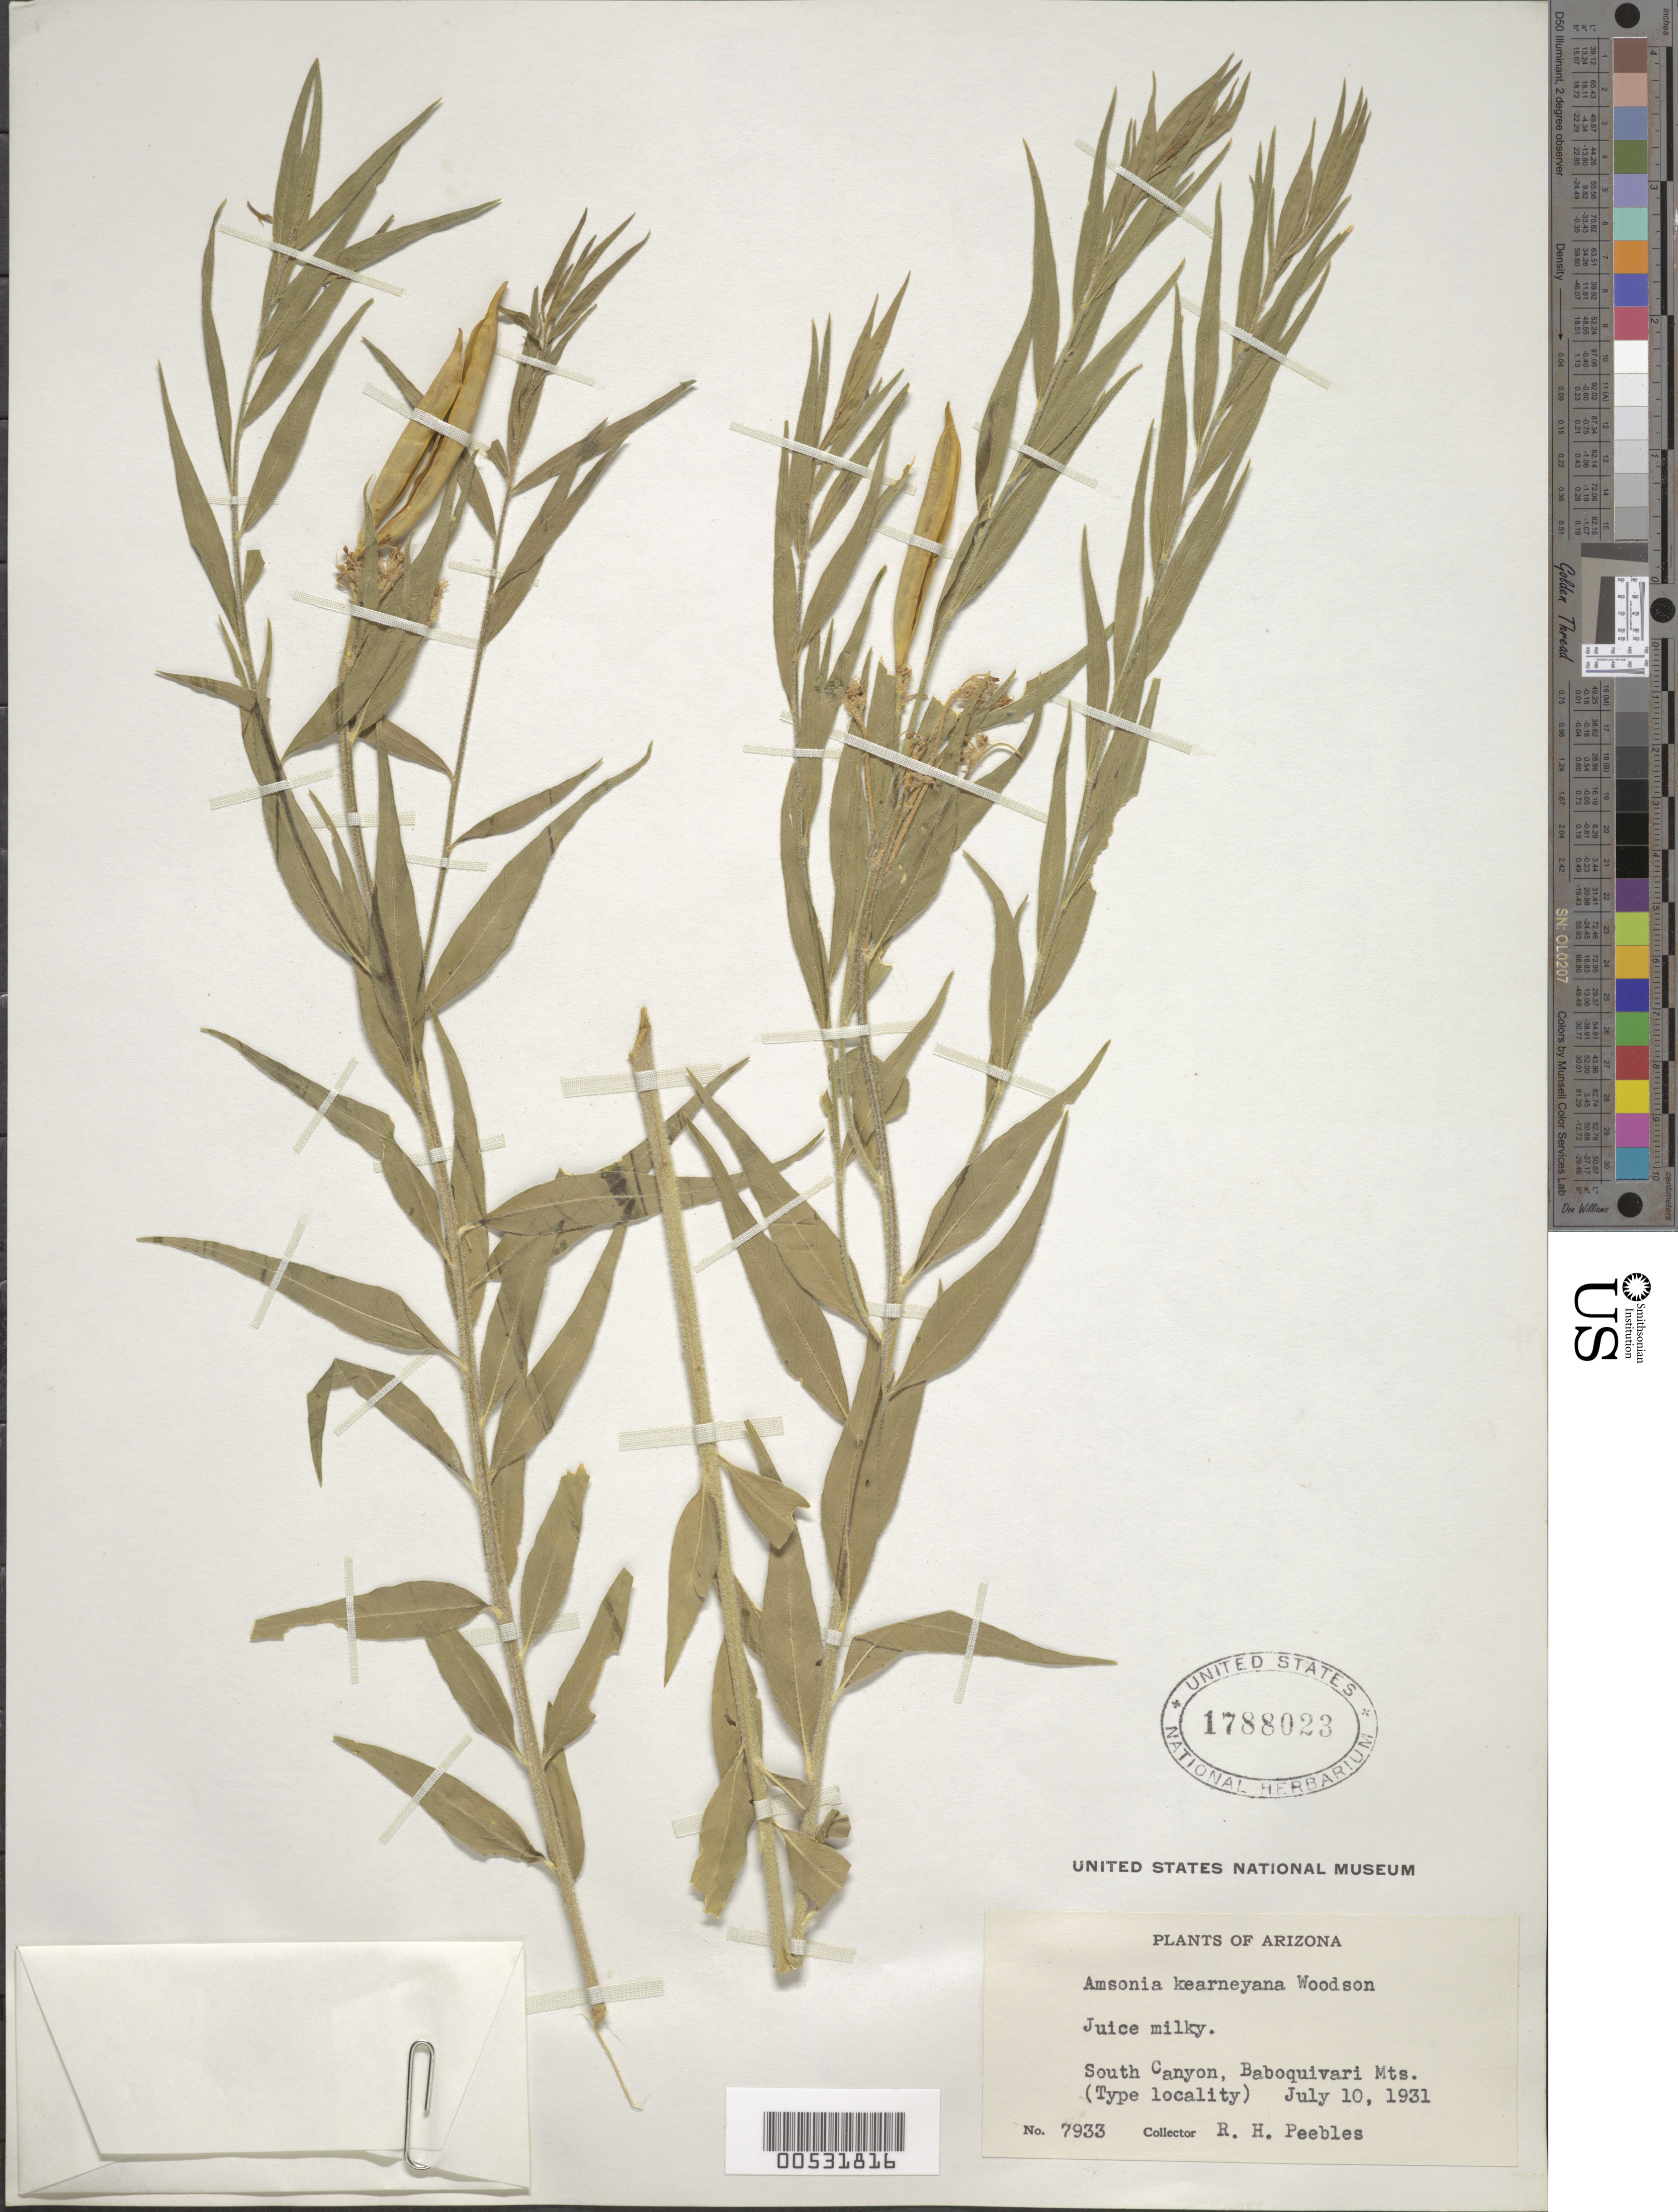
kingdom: Plantae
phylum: Tracheophyta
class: Magnoliopsida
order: Gentianales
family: Apocynaceae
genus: Amsonia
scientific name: Amsonia kearneyana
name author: Woodson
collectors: R. H. Peebles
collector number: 7933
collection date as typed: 10 Jul 1931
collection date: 1931-07-10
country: United States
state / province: Arizona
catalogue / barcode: US 1788023